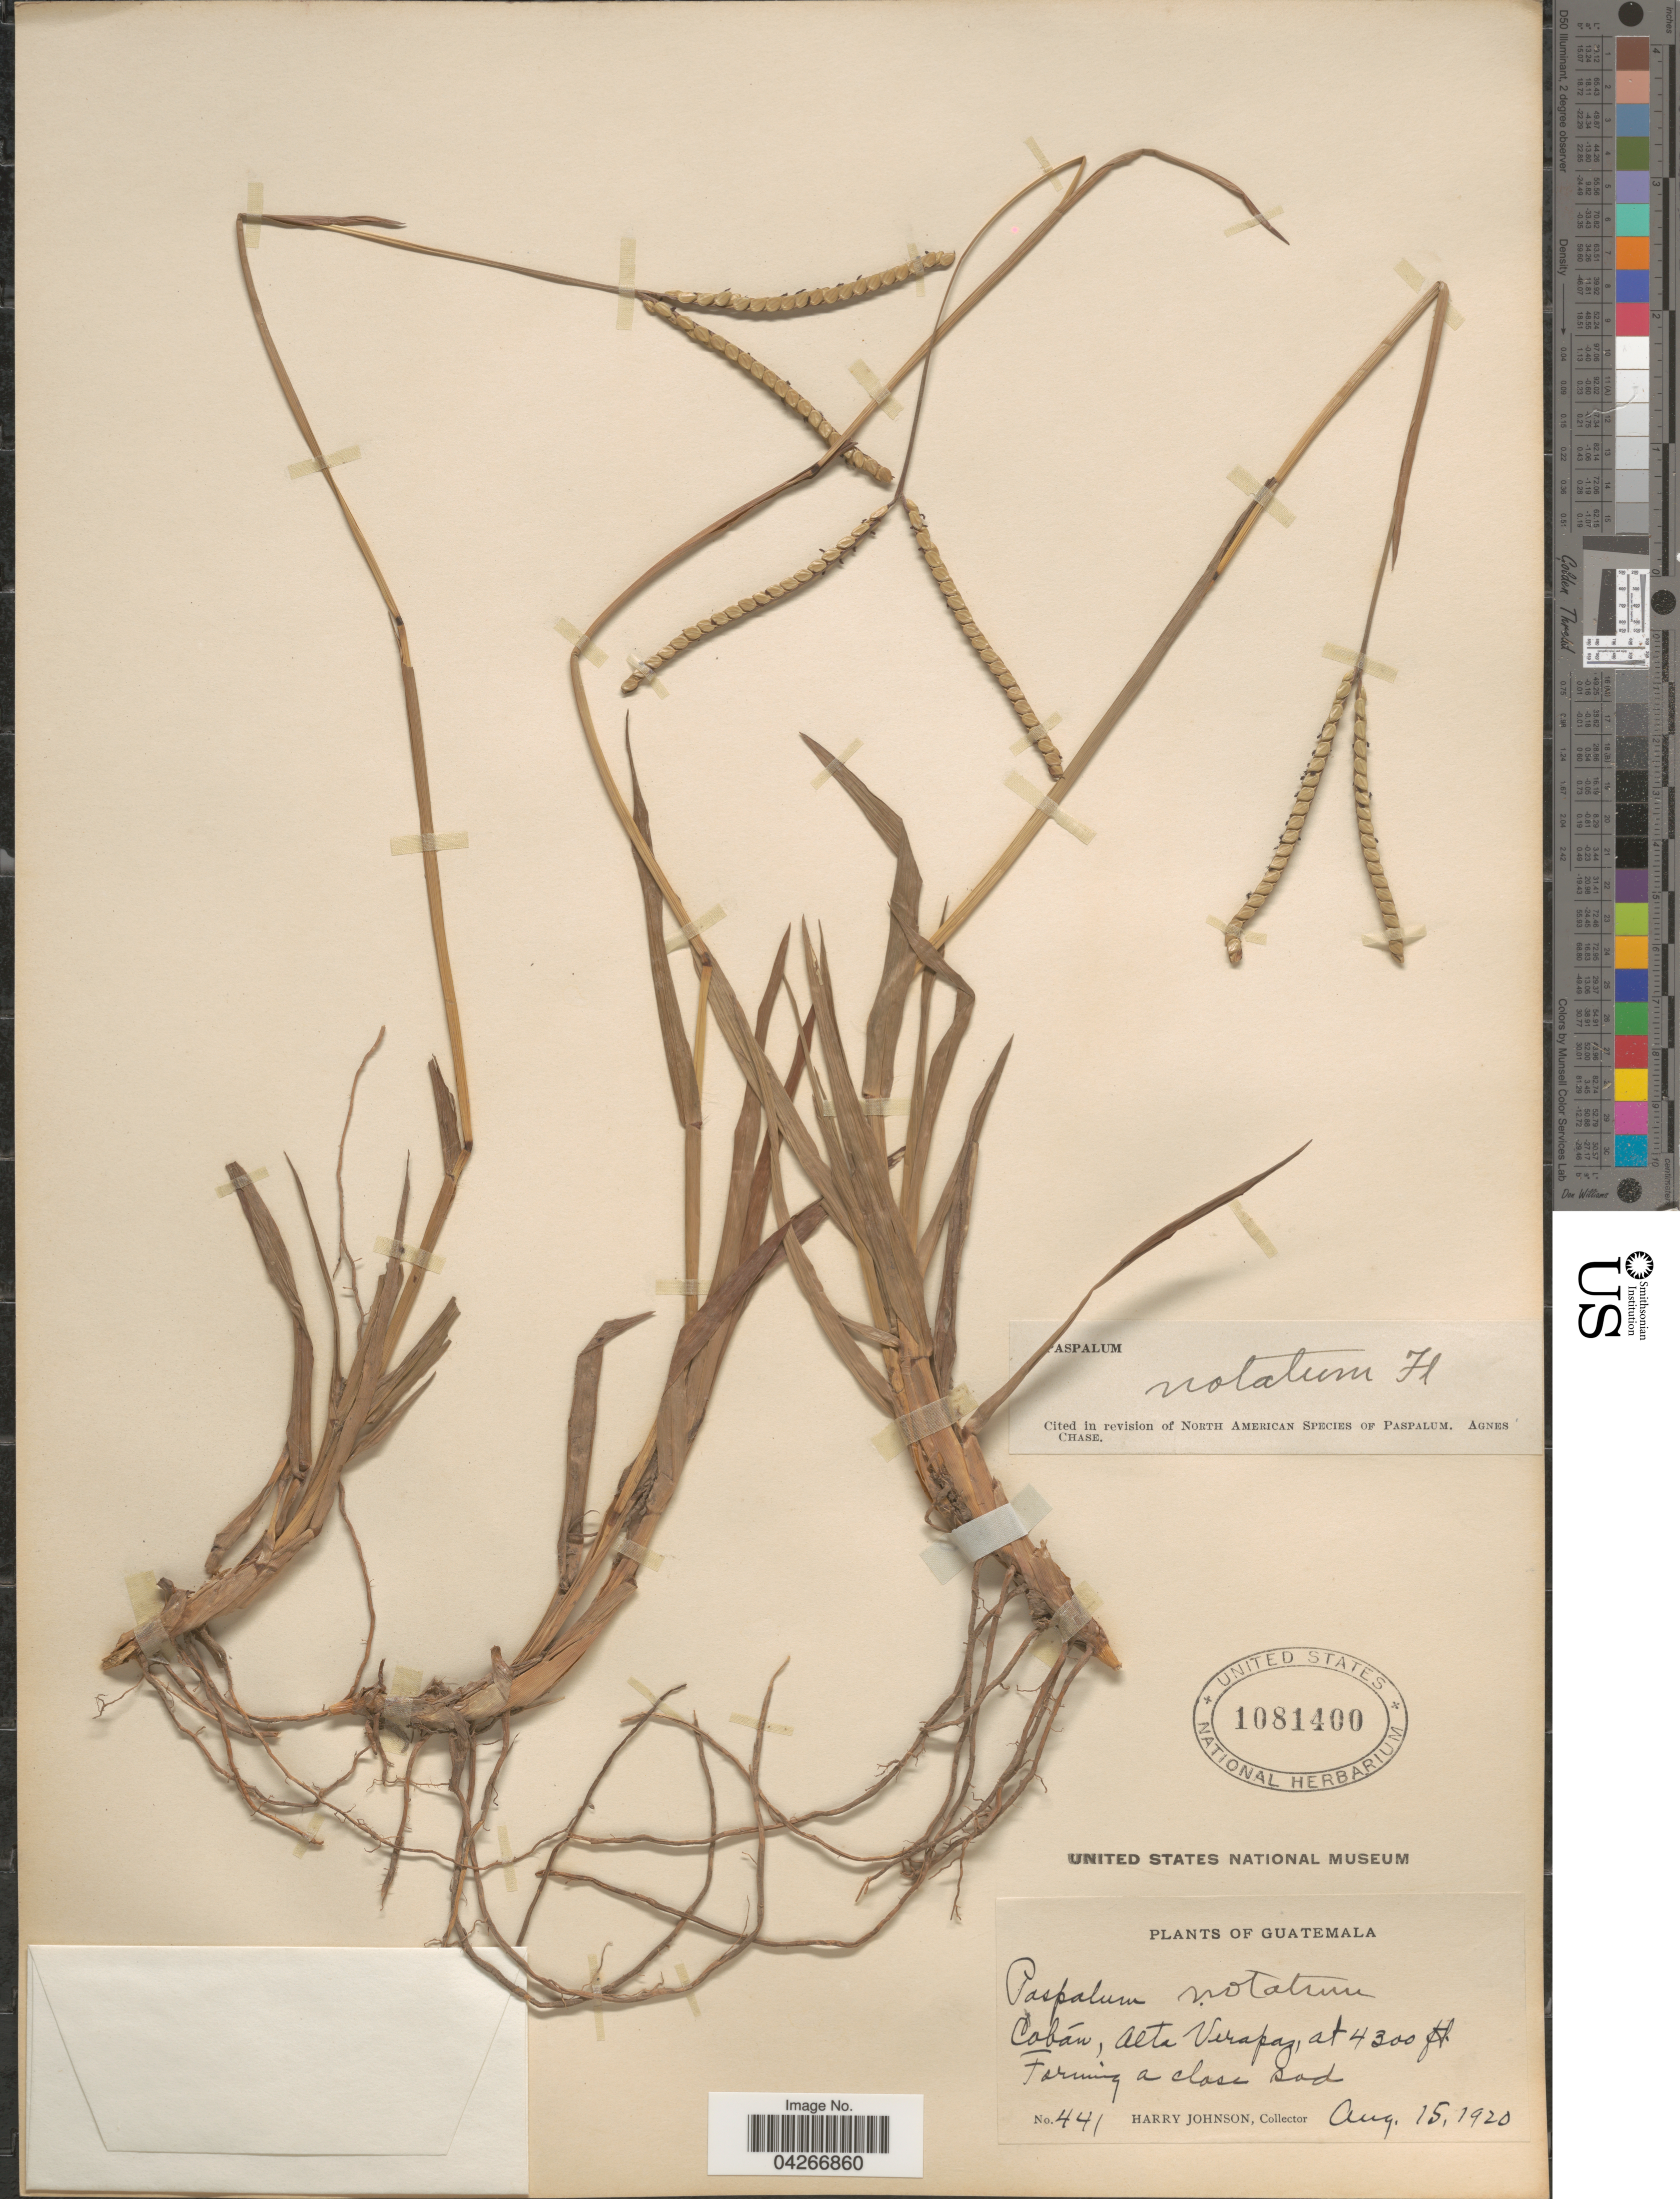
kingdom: Plantae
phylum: Tracheophyta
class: Liliopsida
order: Poales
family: Poaceae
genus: Paspalum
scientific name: Paspalum notatum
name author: Flüggé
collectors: H. Johnson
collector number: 441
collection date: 1920-08-15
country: Guatemala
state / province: Alta Verapaz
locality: Cobán.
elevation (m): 1311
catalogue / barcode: US 1081400